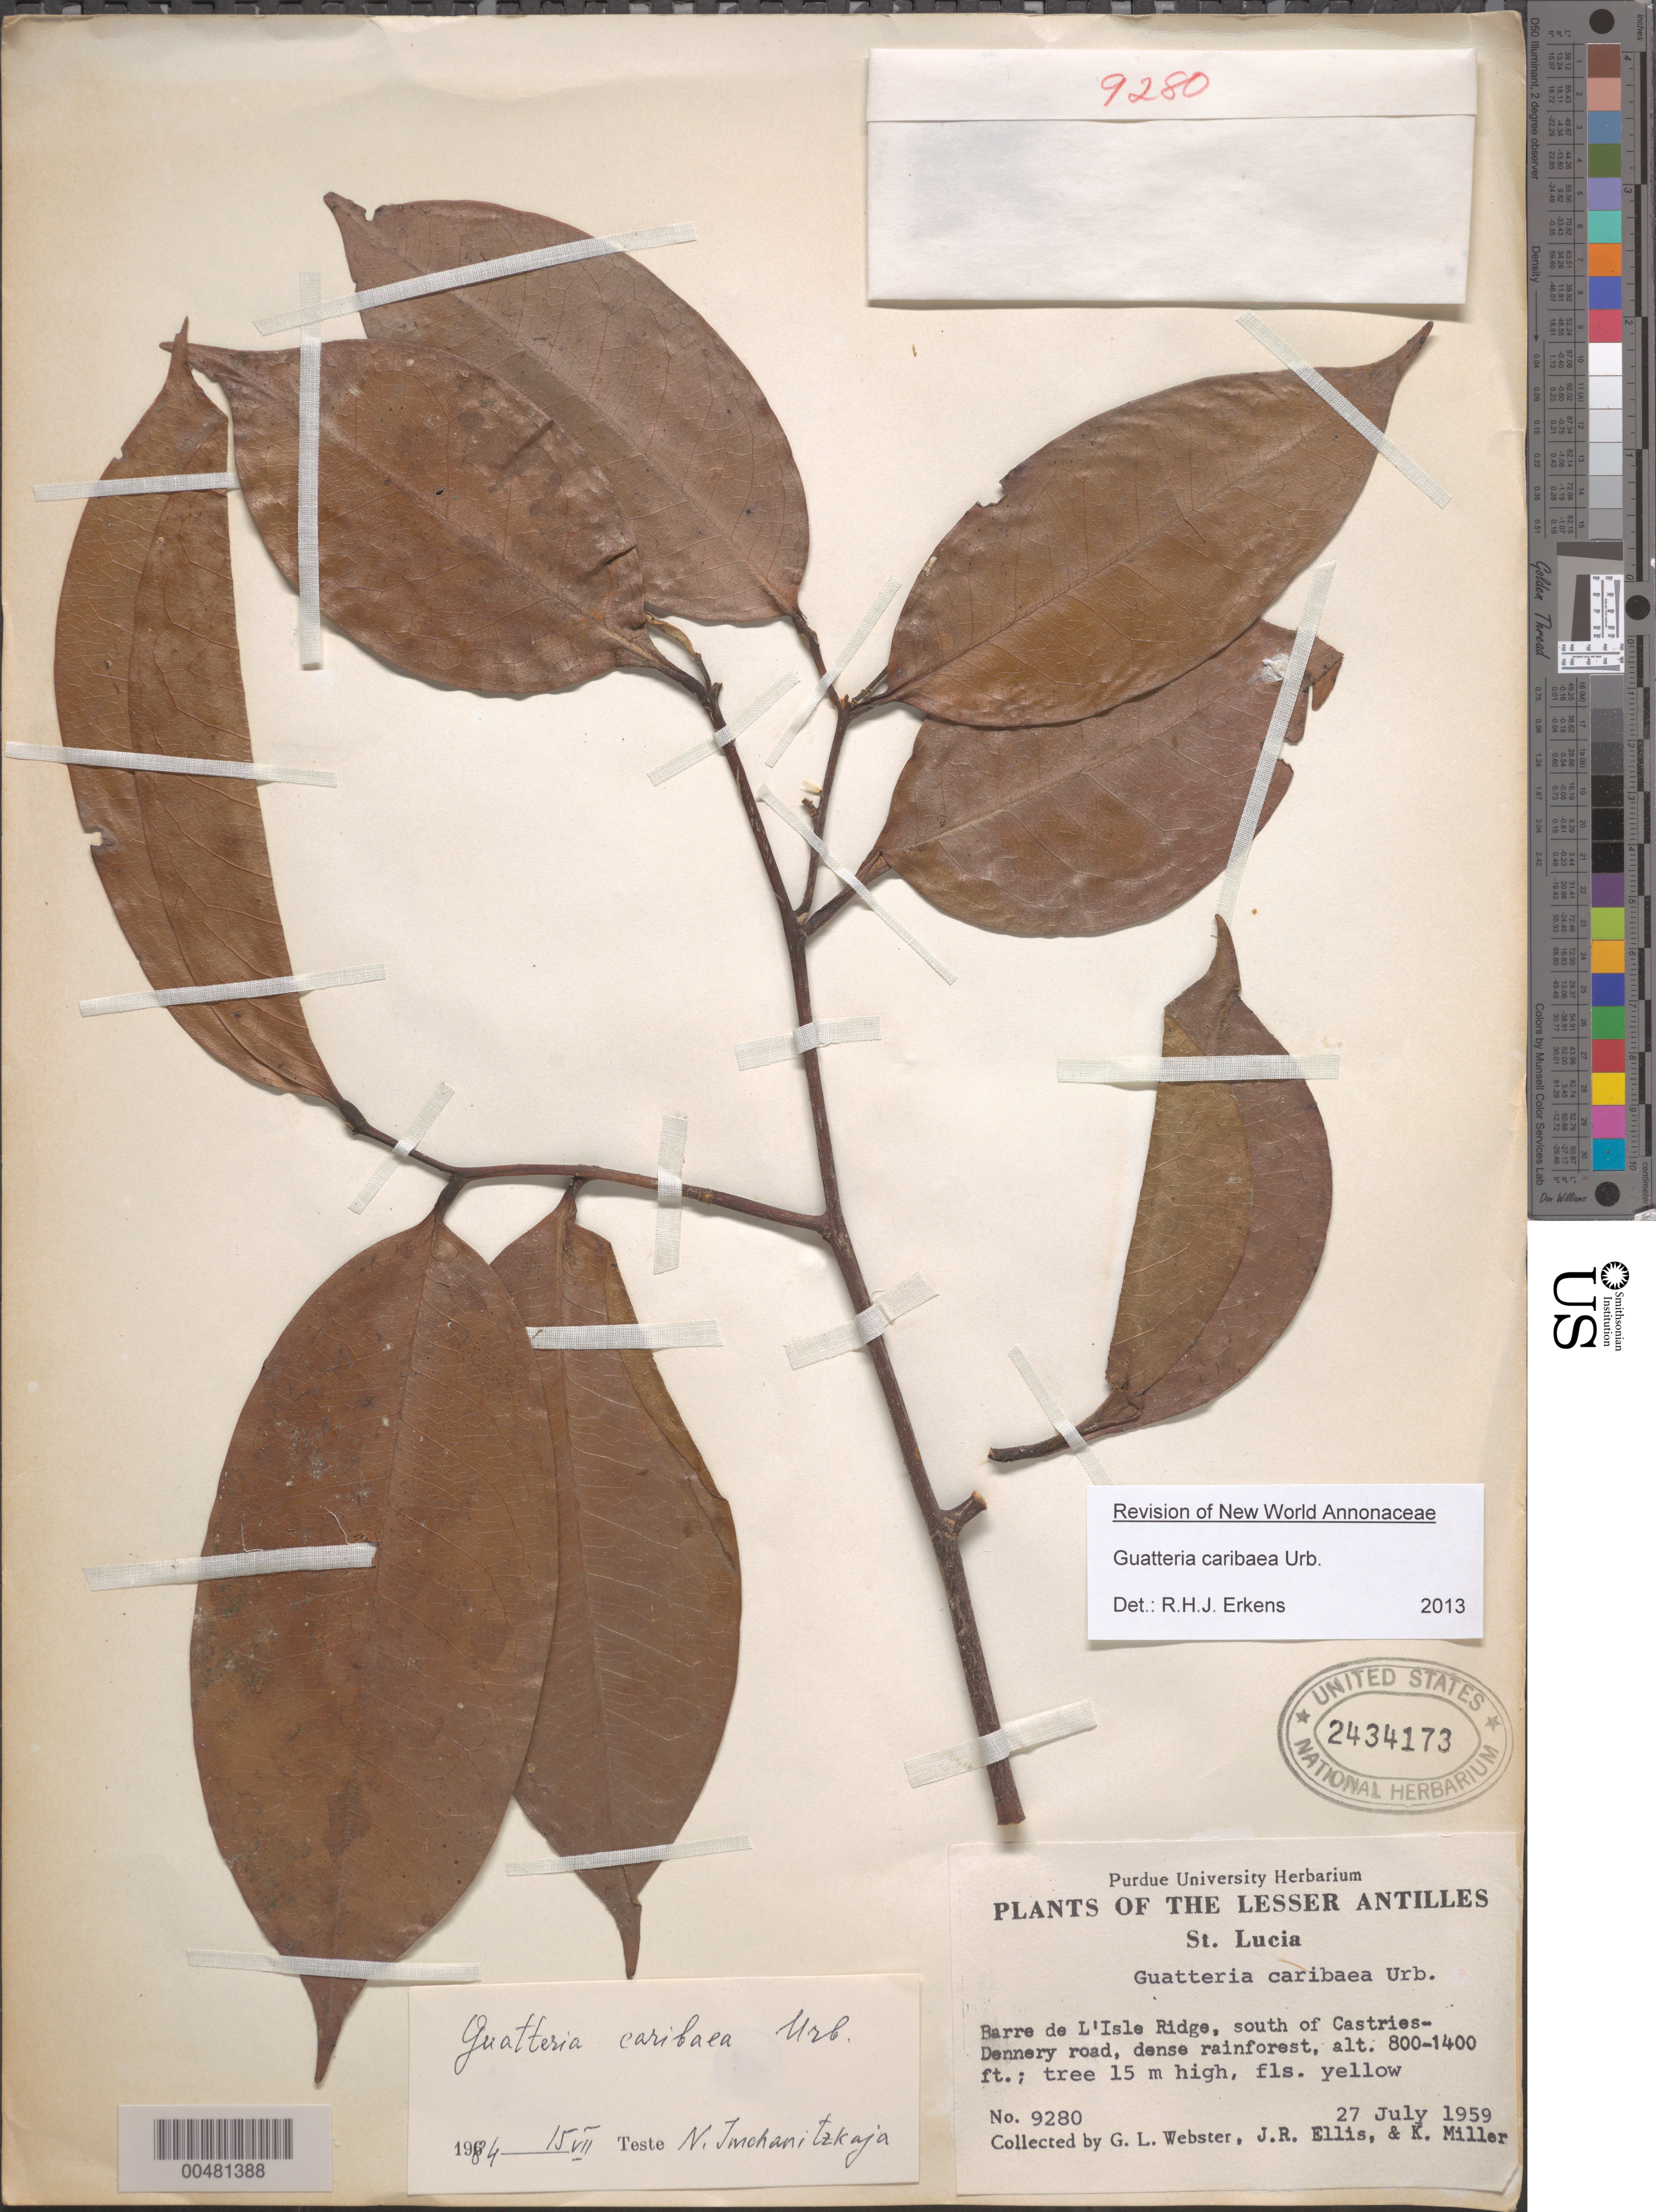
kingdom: Plantae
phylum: Tracheophyta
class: Magnoliopsida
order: Magnoliales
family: Annonaceae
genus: Guatteria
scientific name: Guatteria caribaea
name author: Urb.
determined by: Erkens, R. H. J.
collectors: G. L. Webster, J. R. Ellis & K. Miller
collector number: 9280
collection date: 1959-07-27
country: St. Lucia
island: St. Lucia I.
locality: Barre de l'Isle Ridge, S of Castries-Dennery Road.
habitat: Dense rainforest.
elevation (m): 244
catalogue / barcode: US 2434173